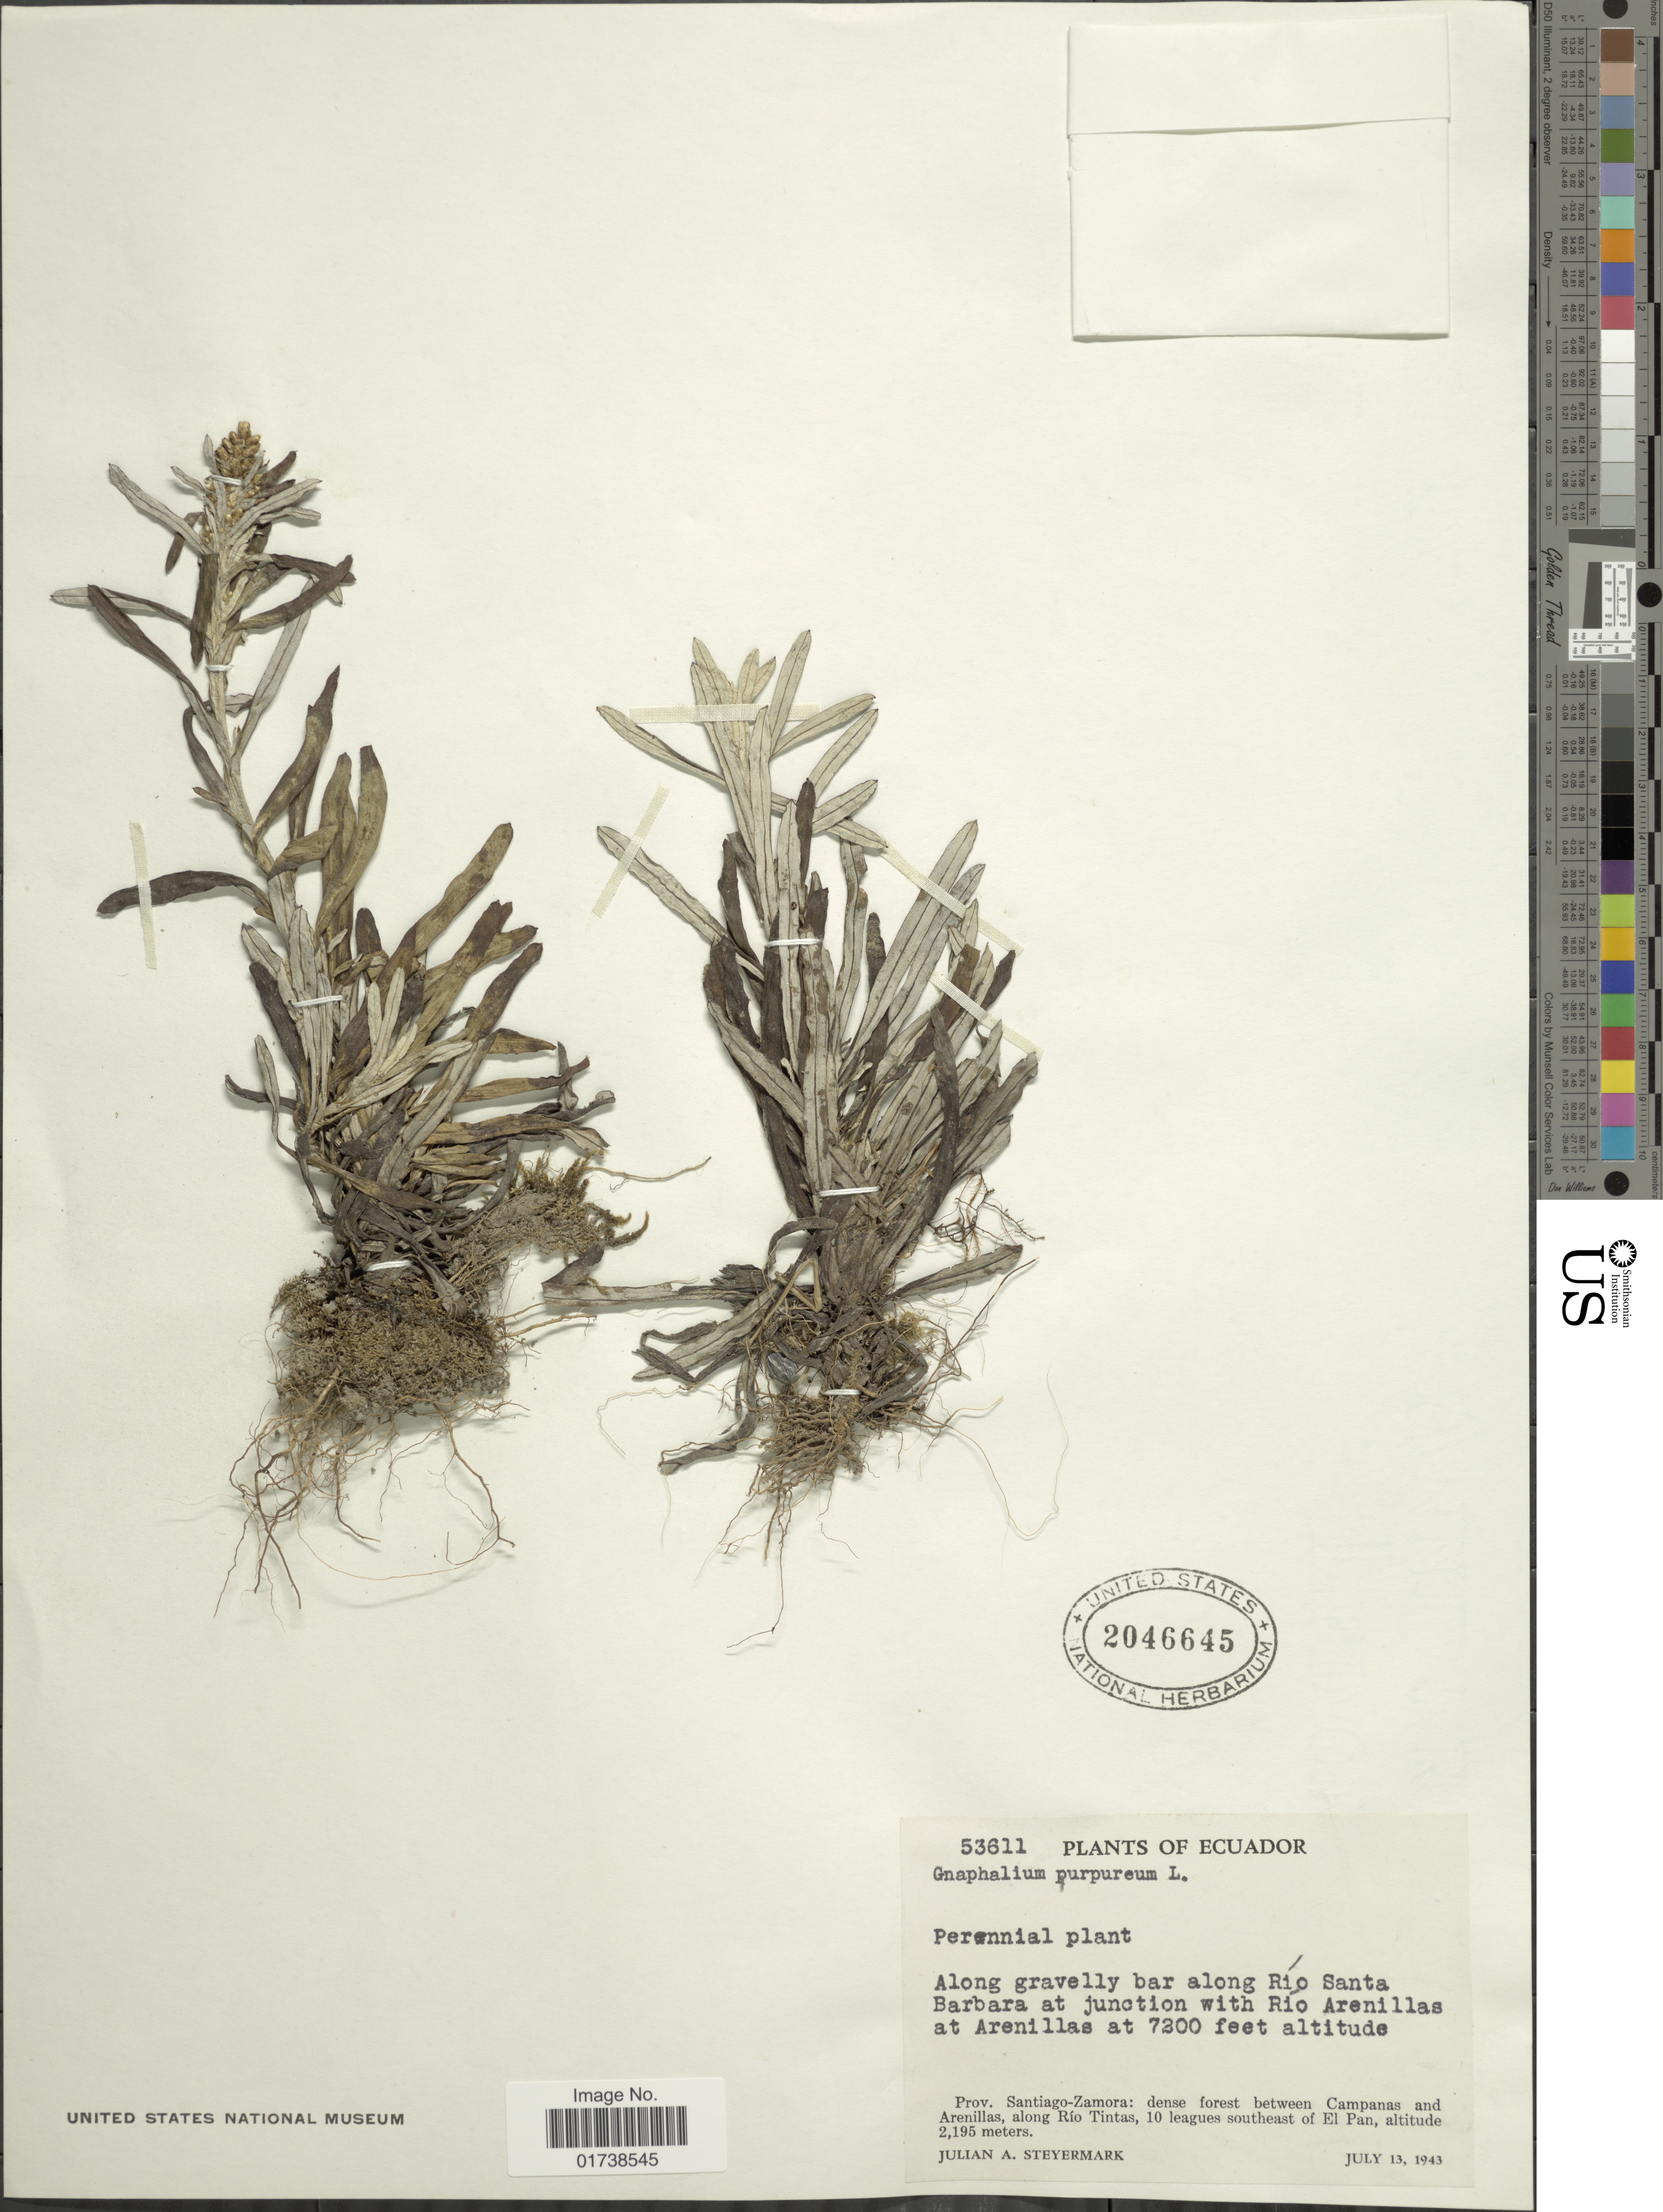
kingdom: Plantae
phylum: Tracheophyta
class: Magnoliopsida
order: Asterales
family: Asteraceae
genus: Gamochaeta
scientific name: Gamochaeta purpurea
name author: (L.) Cabrera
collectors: J. Steyermark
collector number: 53611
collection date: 1943-07-13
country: Ecuador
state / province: Zamora-Chinchipe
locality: Along, gravelly bar along Rio Santa Barbara at junction with Rio Arenillas at Arenillas at 7200 feet, Prov. Santiago-Zamora: dense forest between Campanas and Arenillas, along Rio Tintas, 10 leagues southeast of El Pan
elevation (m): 2195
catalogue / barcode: US 2046645